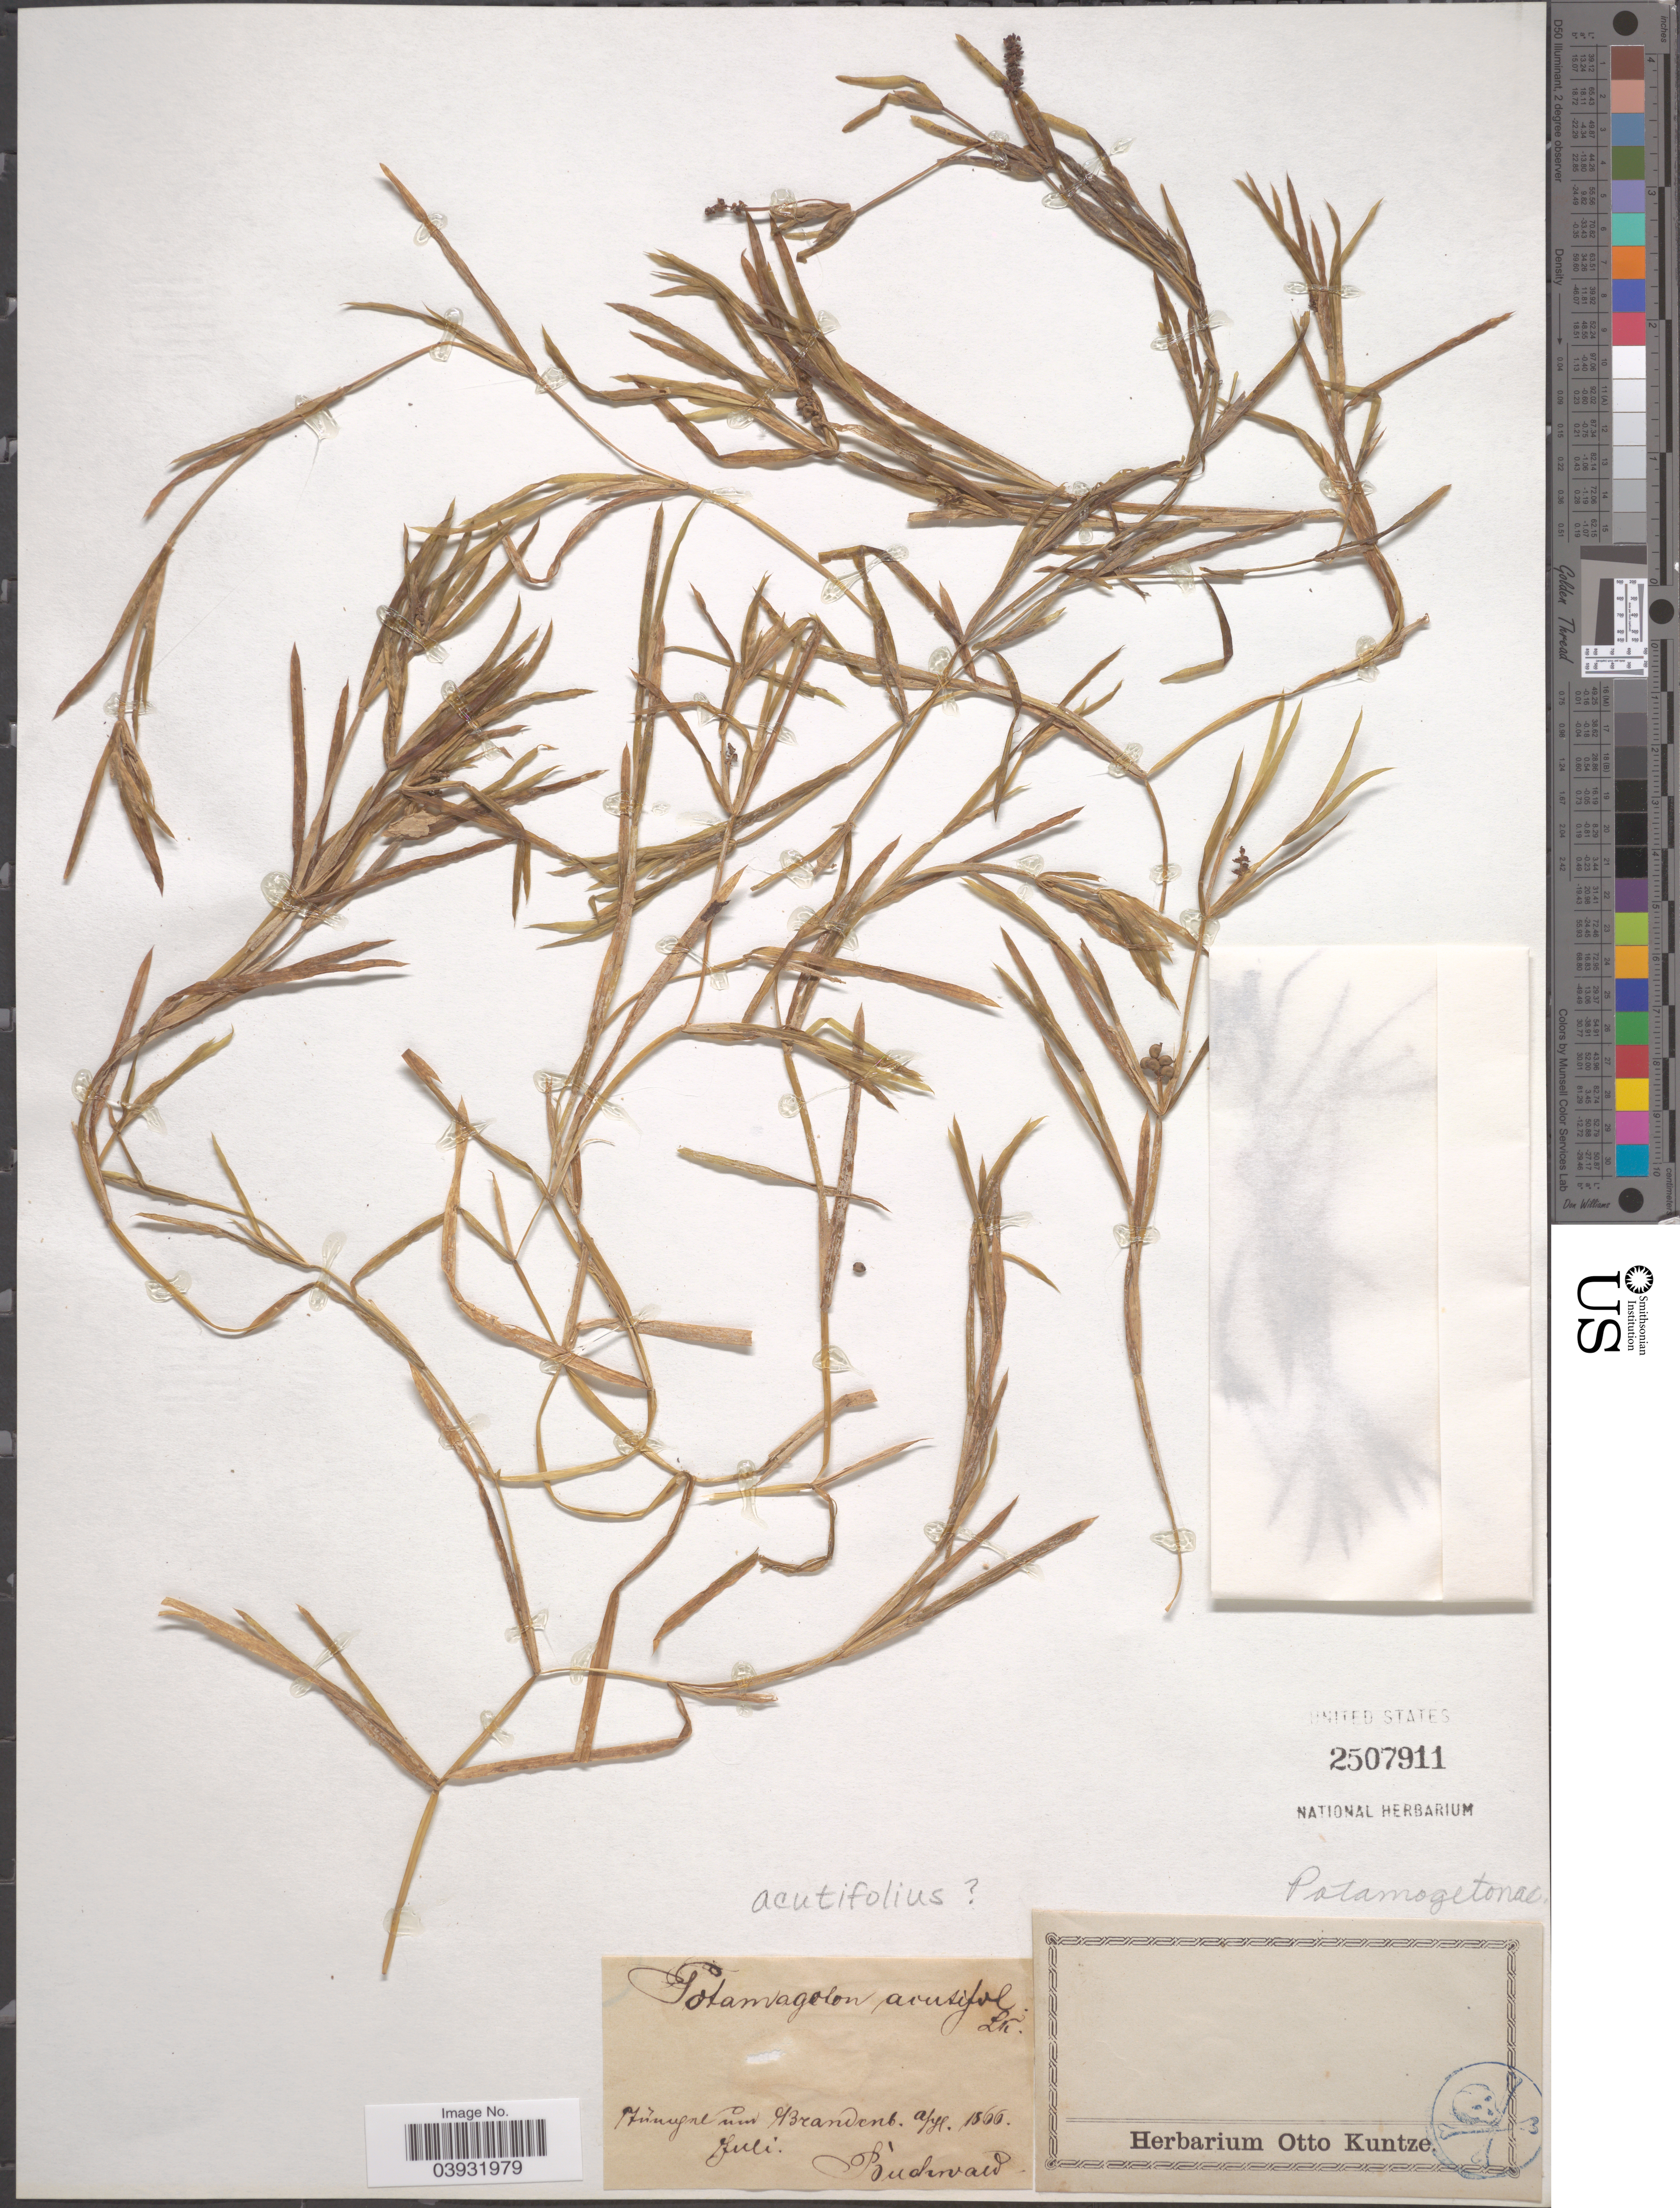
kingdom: Plantae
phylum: Tracheophyta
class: Liliopsida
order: Alismatales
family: Potamogetonaceae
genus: Potamogeton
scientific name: Potamogeton acutifolius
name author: Link ex Roem. & Schult.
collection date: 1866-07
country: Germany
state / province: Brandenburg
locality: Mŭnugne uin Brandenb.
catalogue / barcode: US 2507911